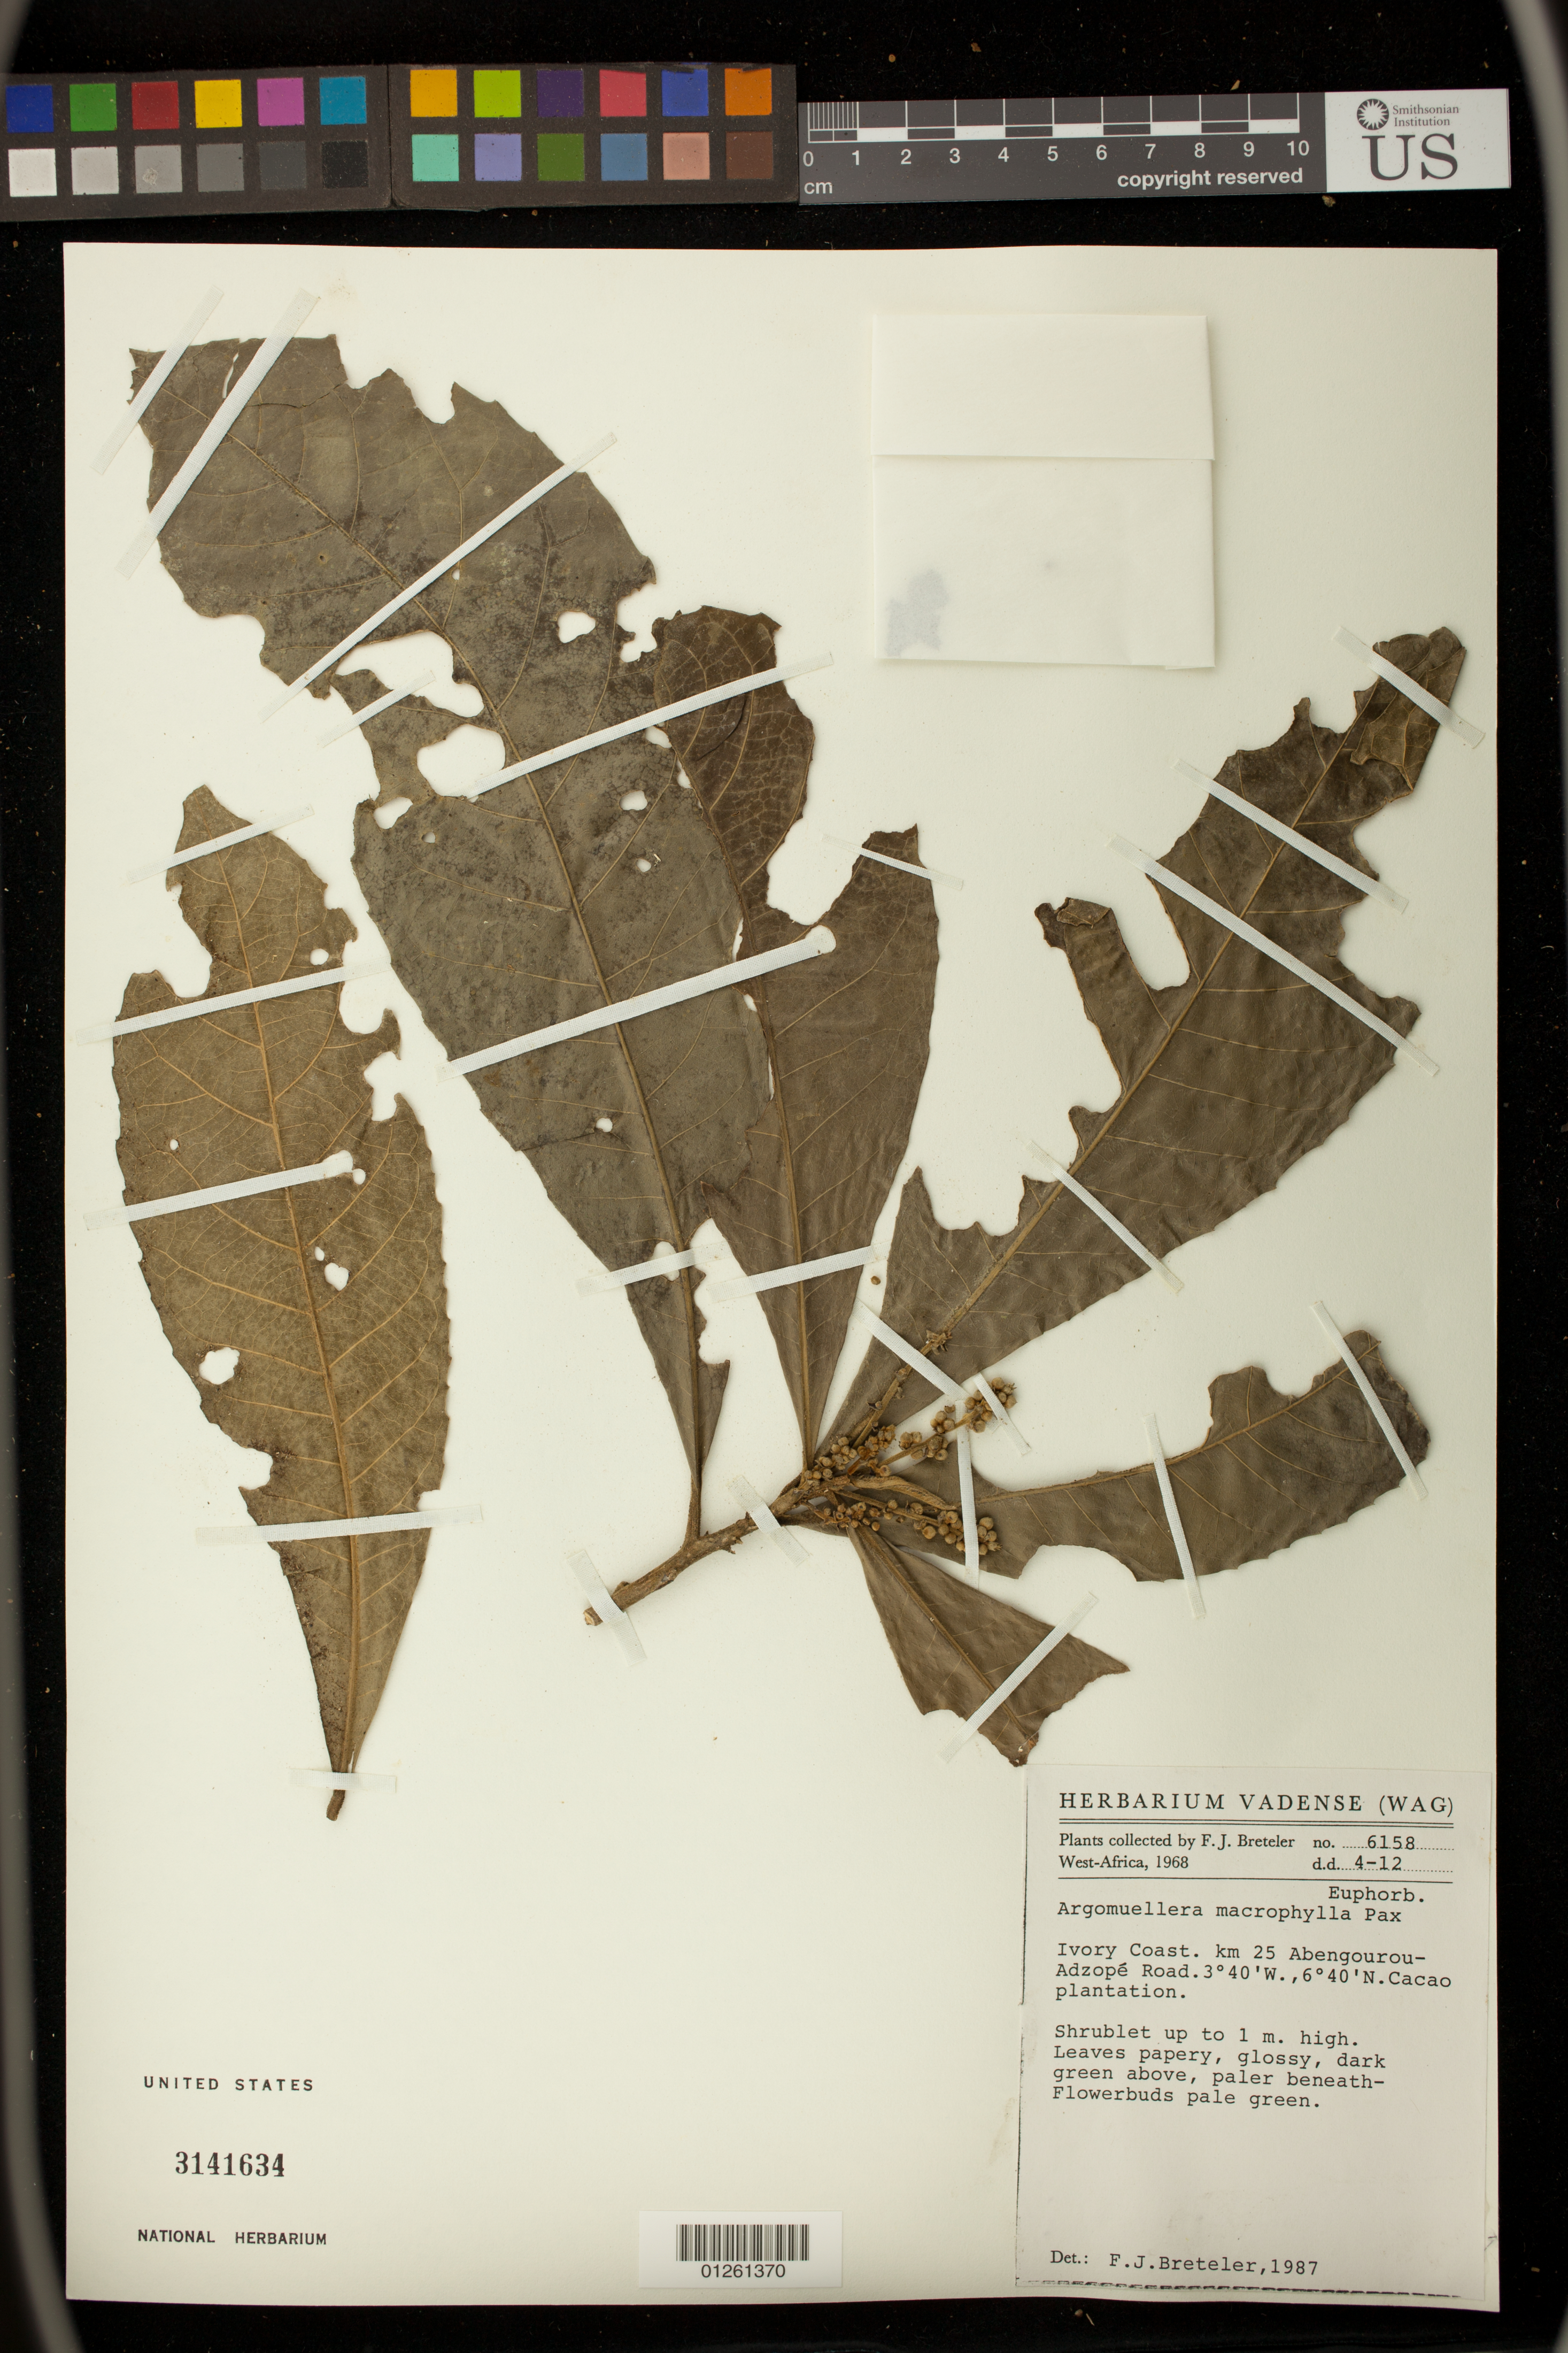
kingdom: Plantae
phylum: Tracheophyta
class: Magnoliopsida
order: Malpighiales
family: Euphorbiaceae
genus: Argomuellera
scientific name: Argomuellera macrophylla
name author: Pax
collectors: F. J. Breteler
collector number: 6158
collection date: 1968-12-04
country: Ivory Coast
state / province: Comoe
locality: km 25, Abengourou-Adzopé Road. Moyen-Comoé.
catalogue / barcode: US 3141634